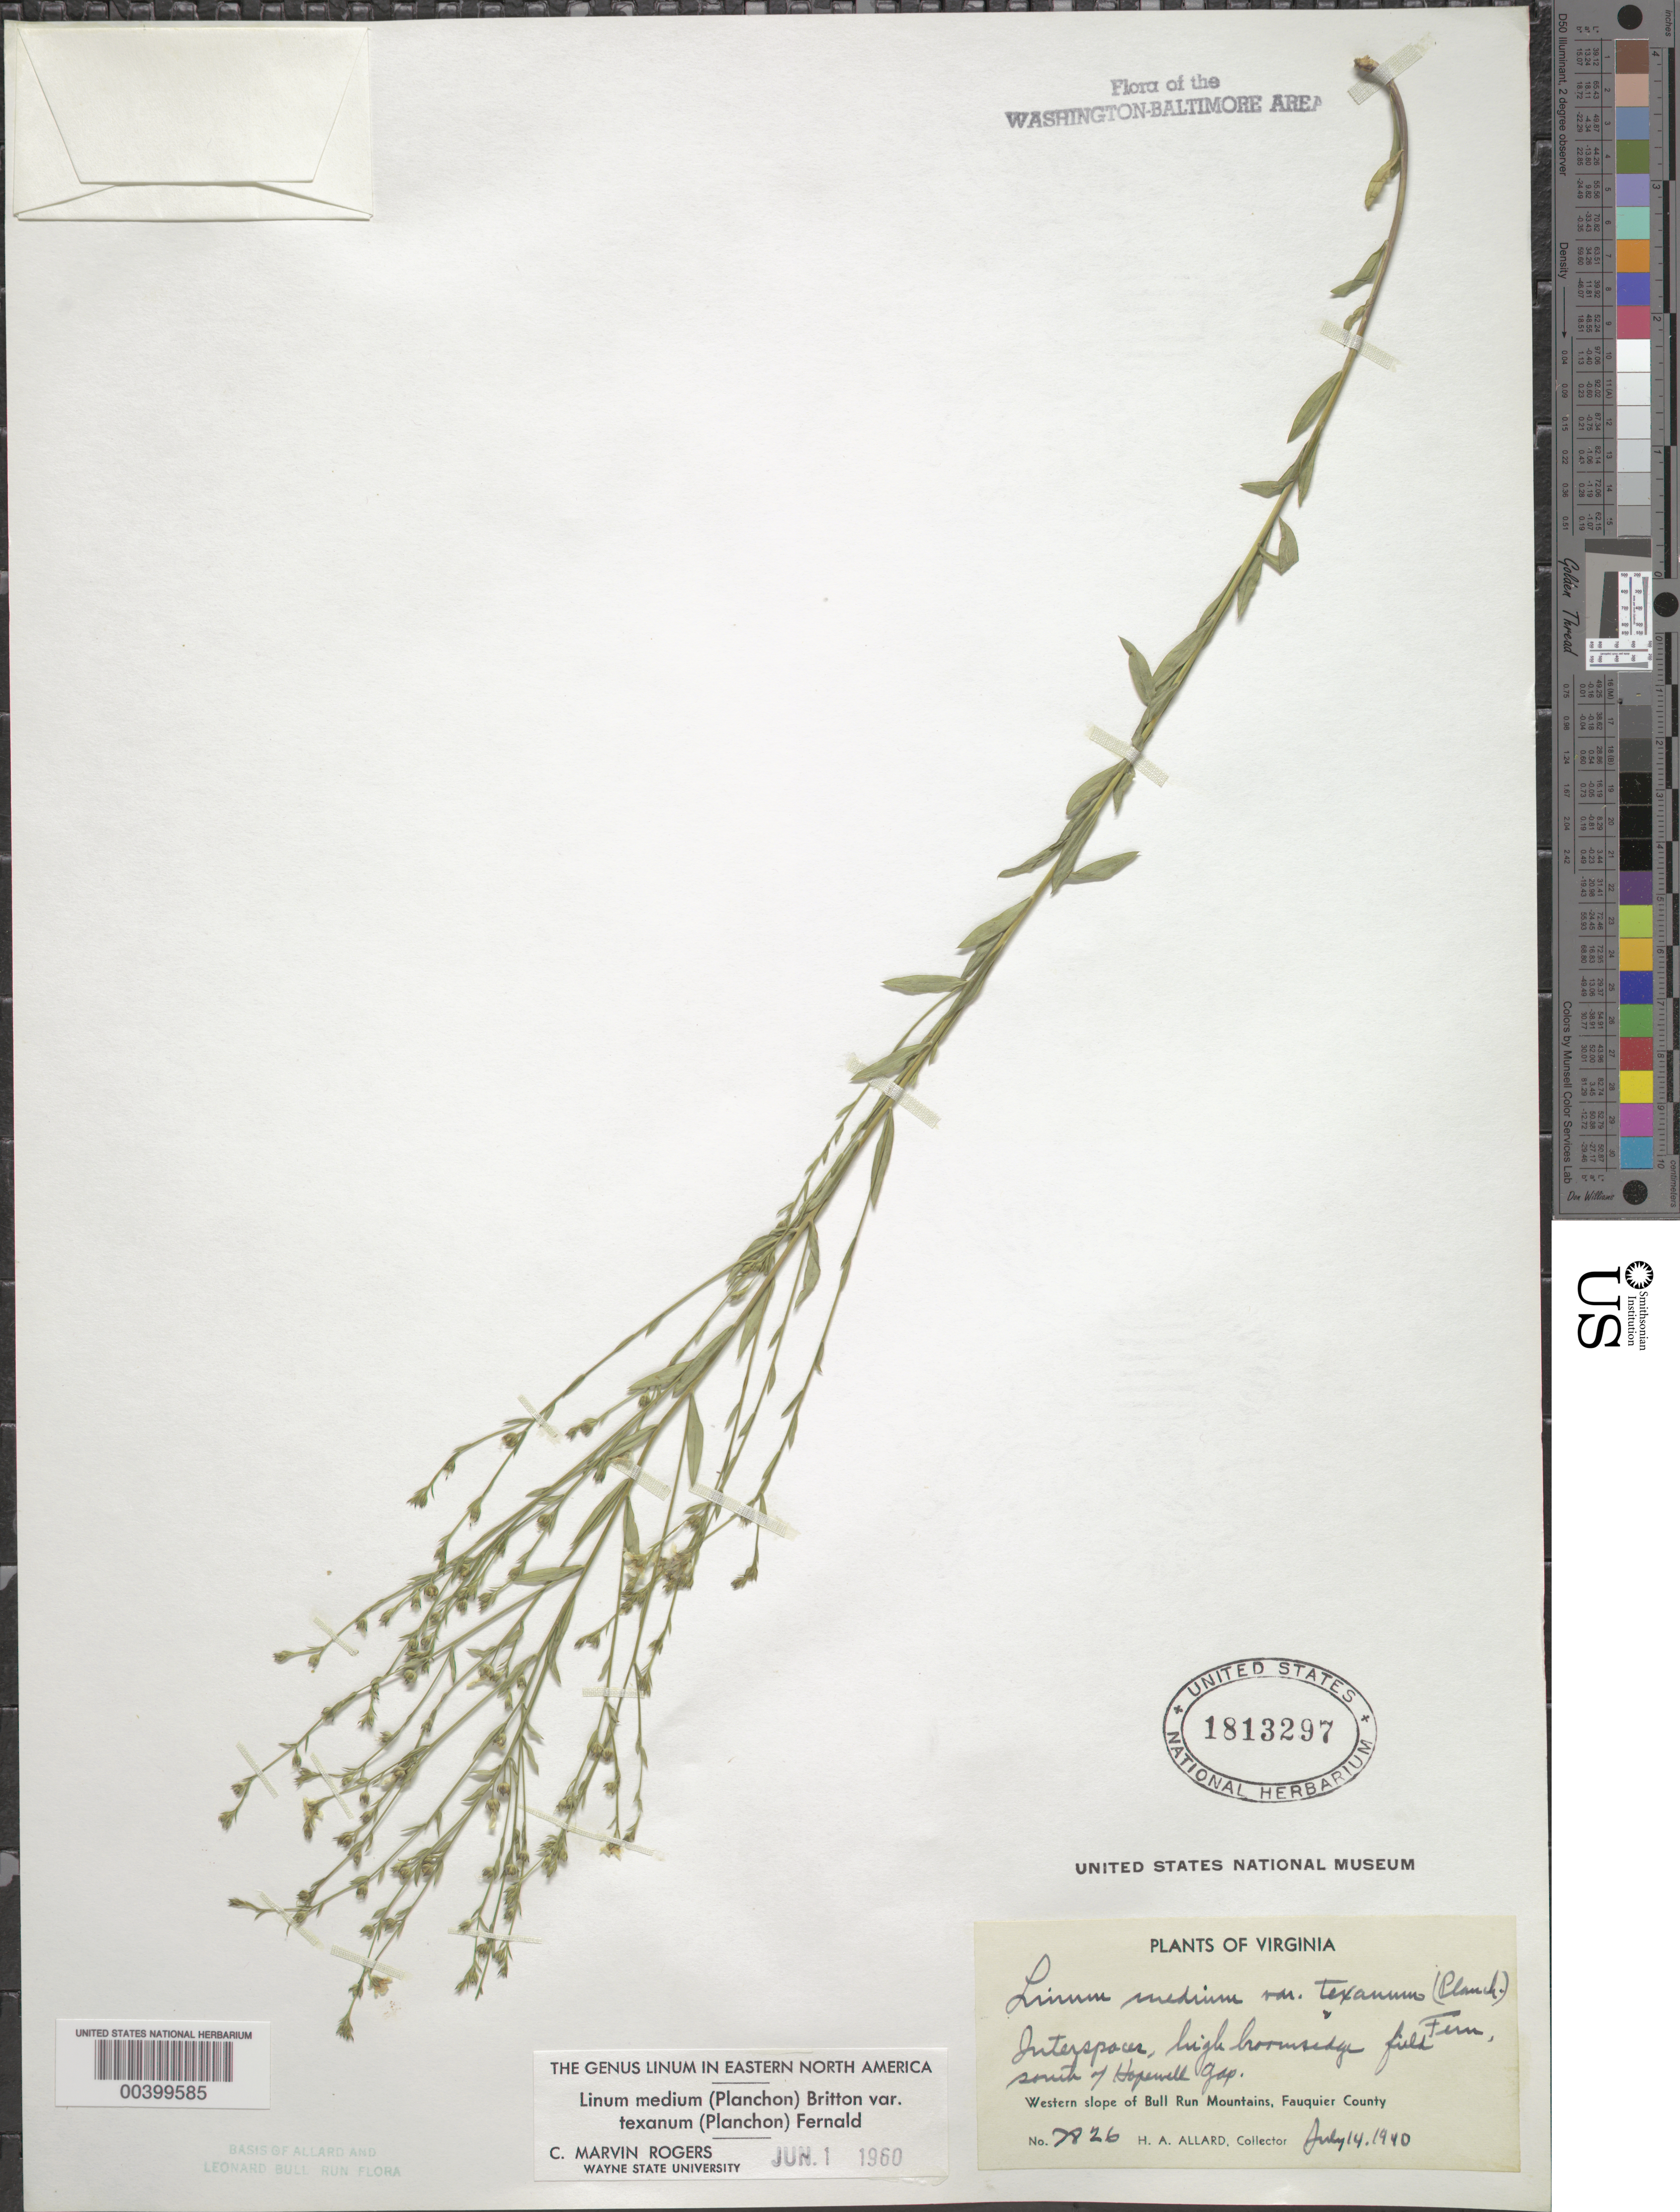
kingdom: Plantae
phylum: Tracheophyta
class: Magnoliopsida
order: Malpighiales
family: Linaceae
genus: Linum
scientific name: Linum medium var. texanum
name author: (Planch.) Fernald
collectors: H. A. Allard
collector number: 7826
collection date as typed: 14 Jul 1940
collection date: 1940-07-14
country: United States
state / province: Virginia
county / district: Fauquier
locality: South of Hopewell Gap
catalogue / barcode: US 1813297-2